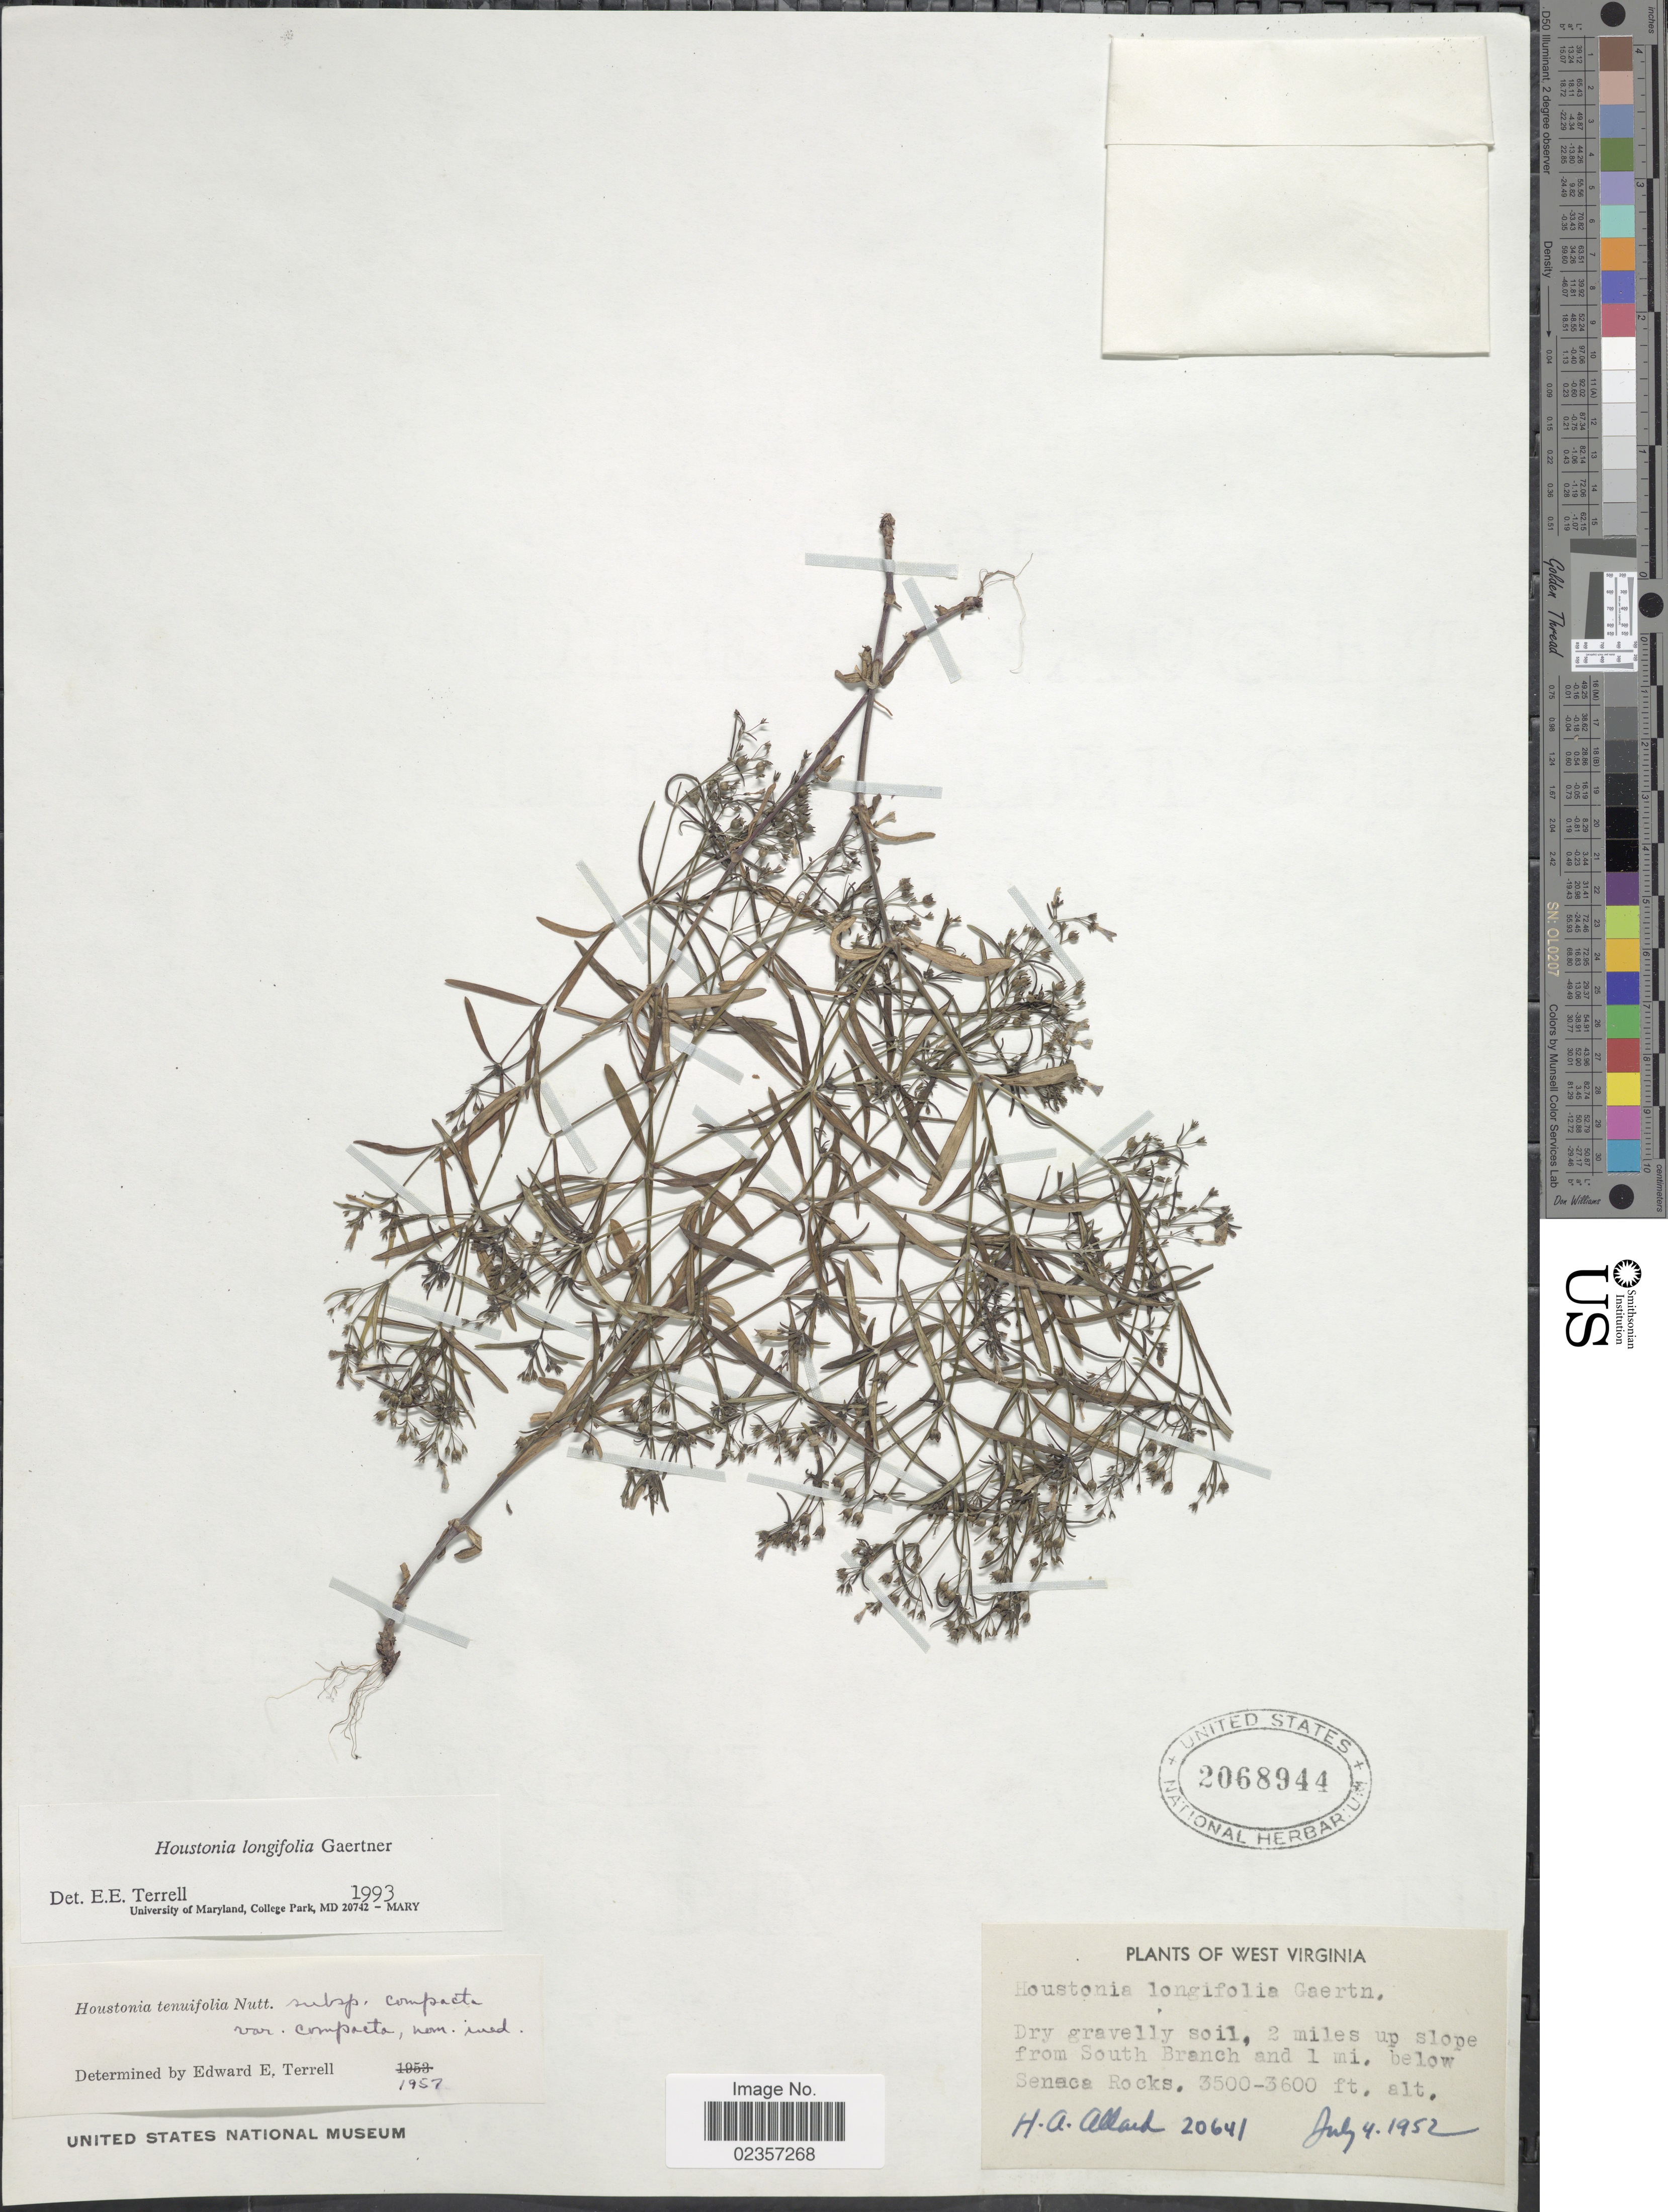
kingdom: Plantae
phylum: Tracheophyta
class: Magnoliopsida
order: Gentianales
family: Rubiaceae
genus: Houstonia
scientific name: Houstonia longifolia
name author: Gaertn.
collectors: H. A. Allard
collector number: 20641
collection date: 1952-07-04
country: United States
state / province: West Virginia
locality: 2 miles up slope from South Branch and 1 mi. below Seneca Rocks.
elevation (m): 1067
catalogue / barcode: US 2068944